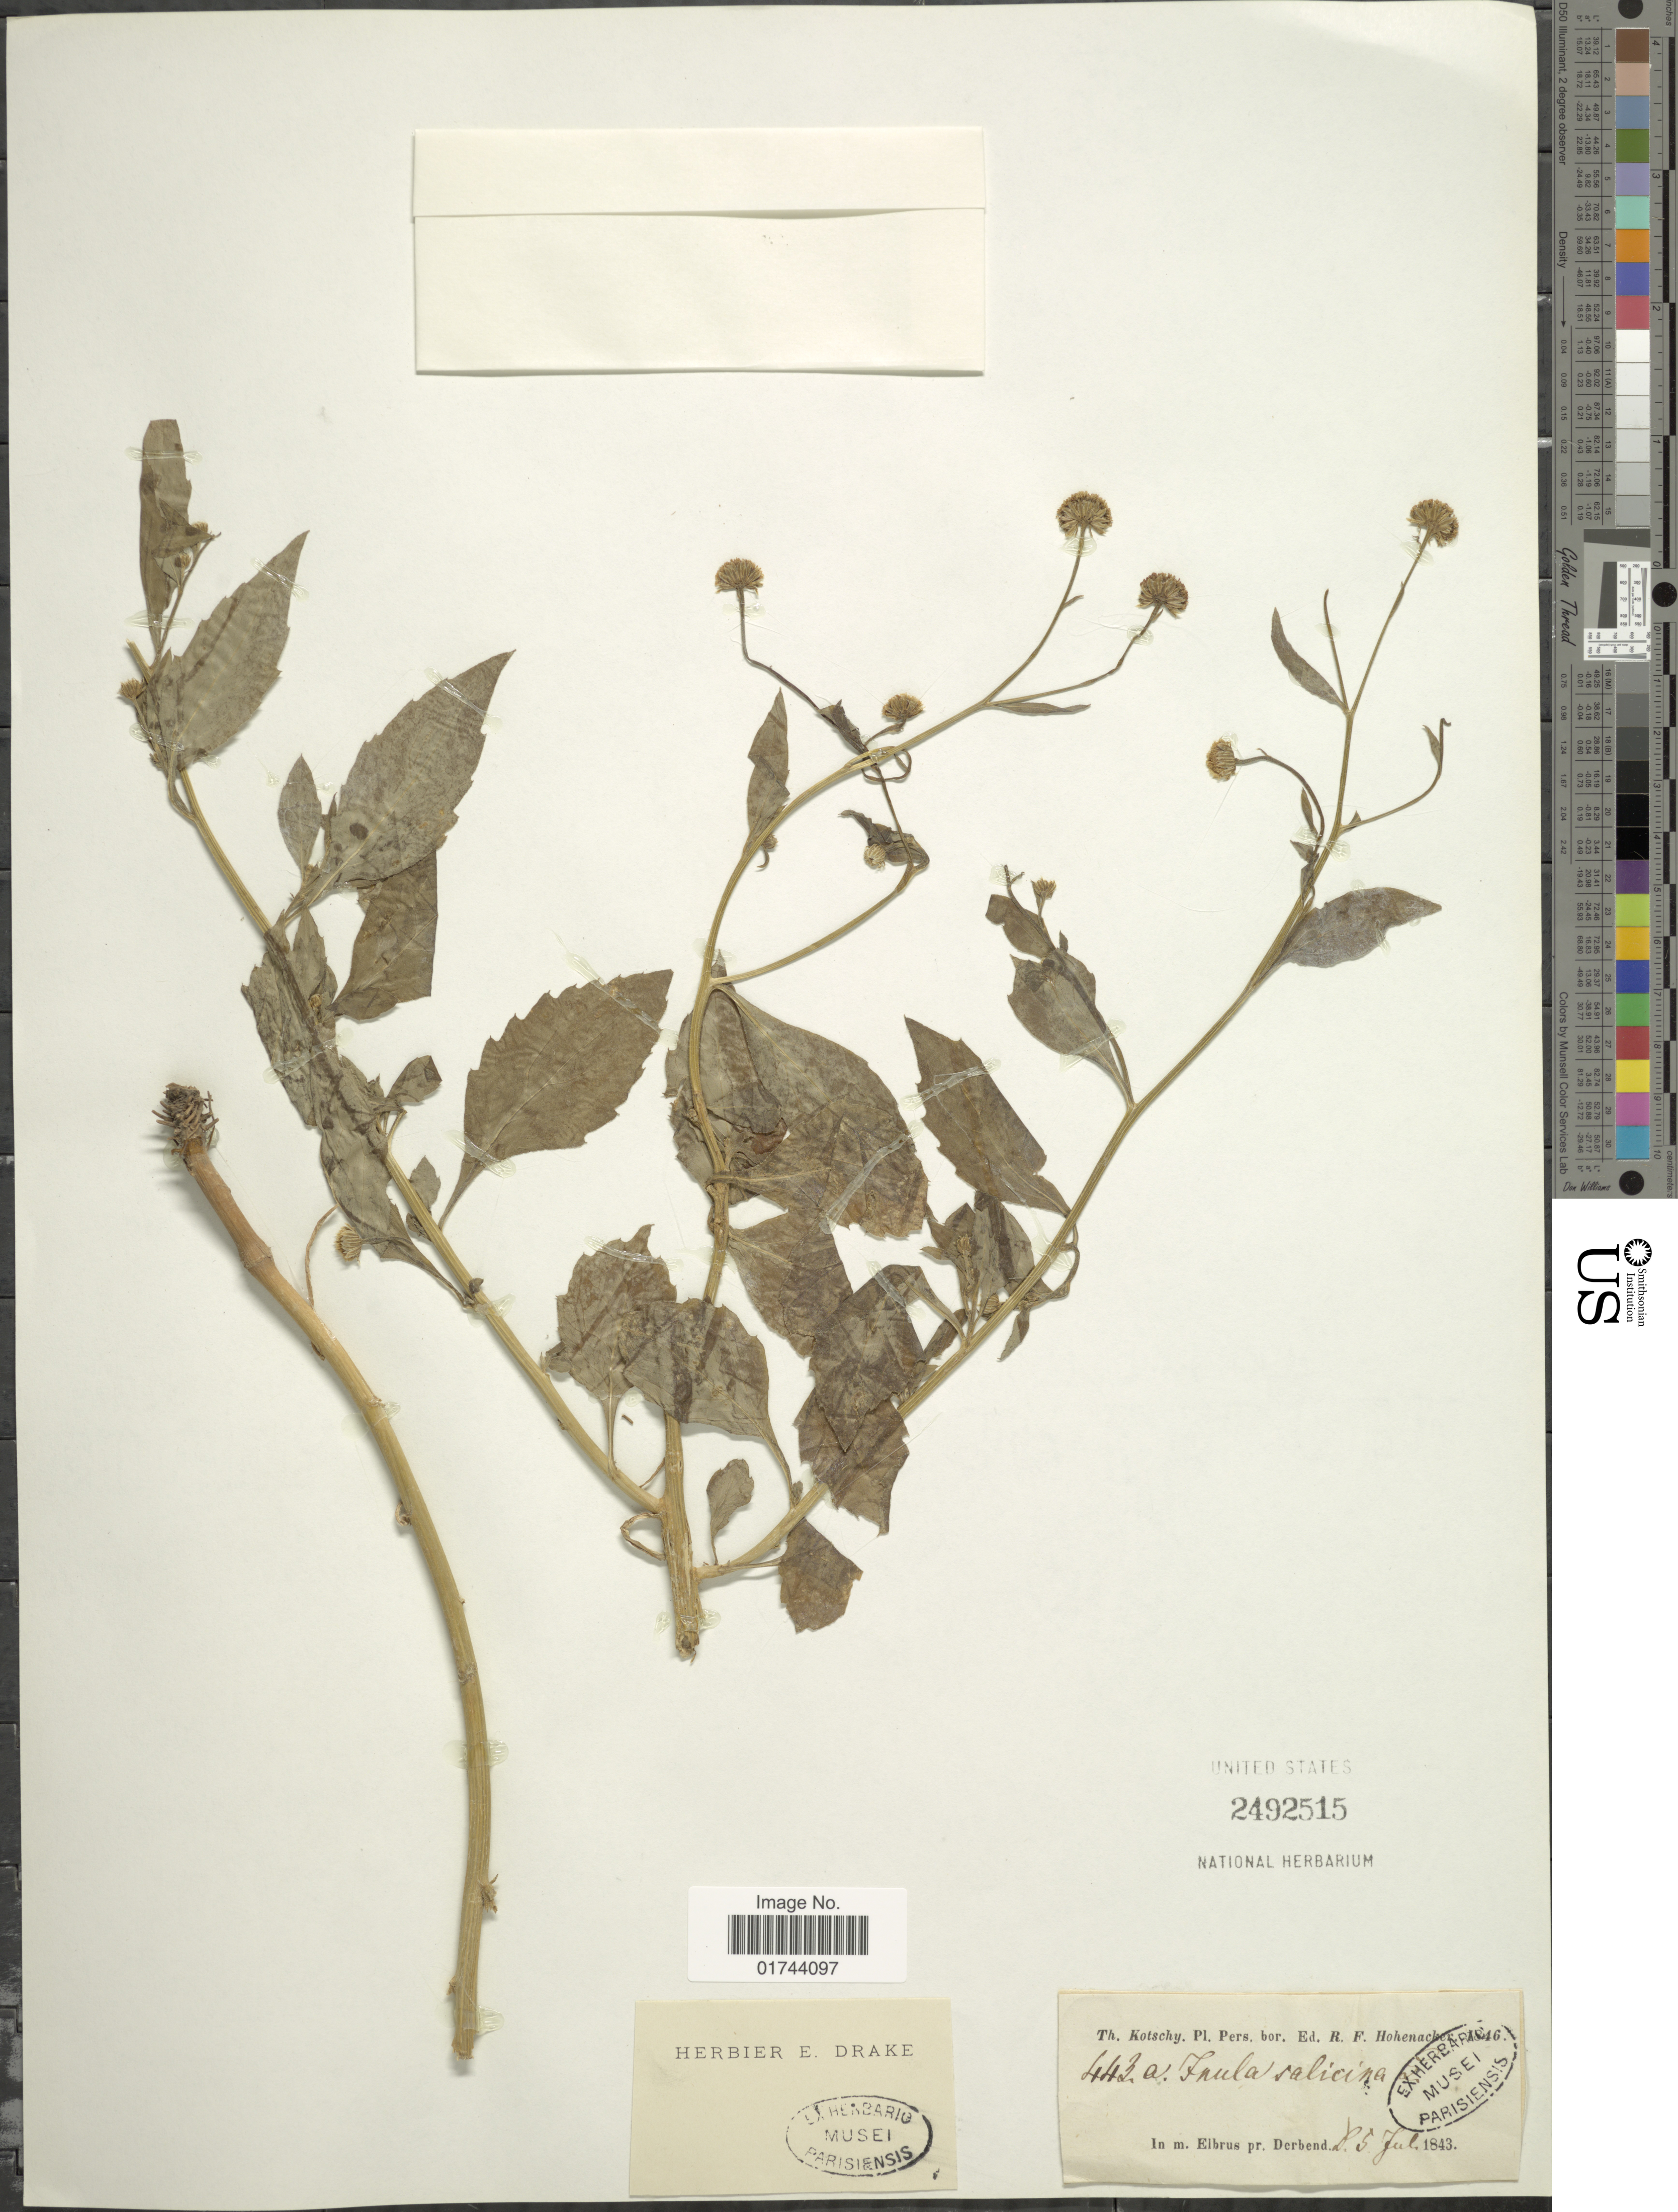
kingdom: Plantae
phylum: Tracheophyta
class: Magnoliopsida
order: Asterales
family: Asteraceae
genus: Inula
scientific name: Inula salicina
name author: L.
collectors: K. G. Kotschy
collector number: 443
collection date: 1843-07-05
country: Russian Federation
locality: In m. Eibrus pr. Derbend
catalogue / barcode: US 2492515